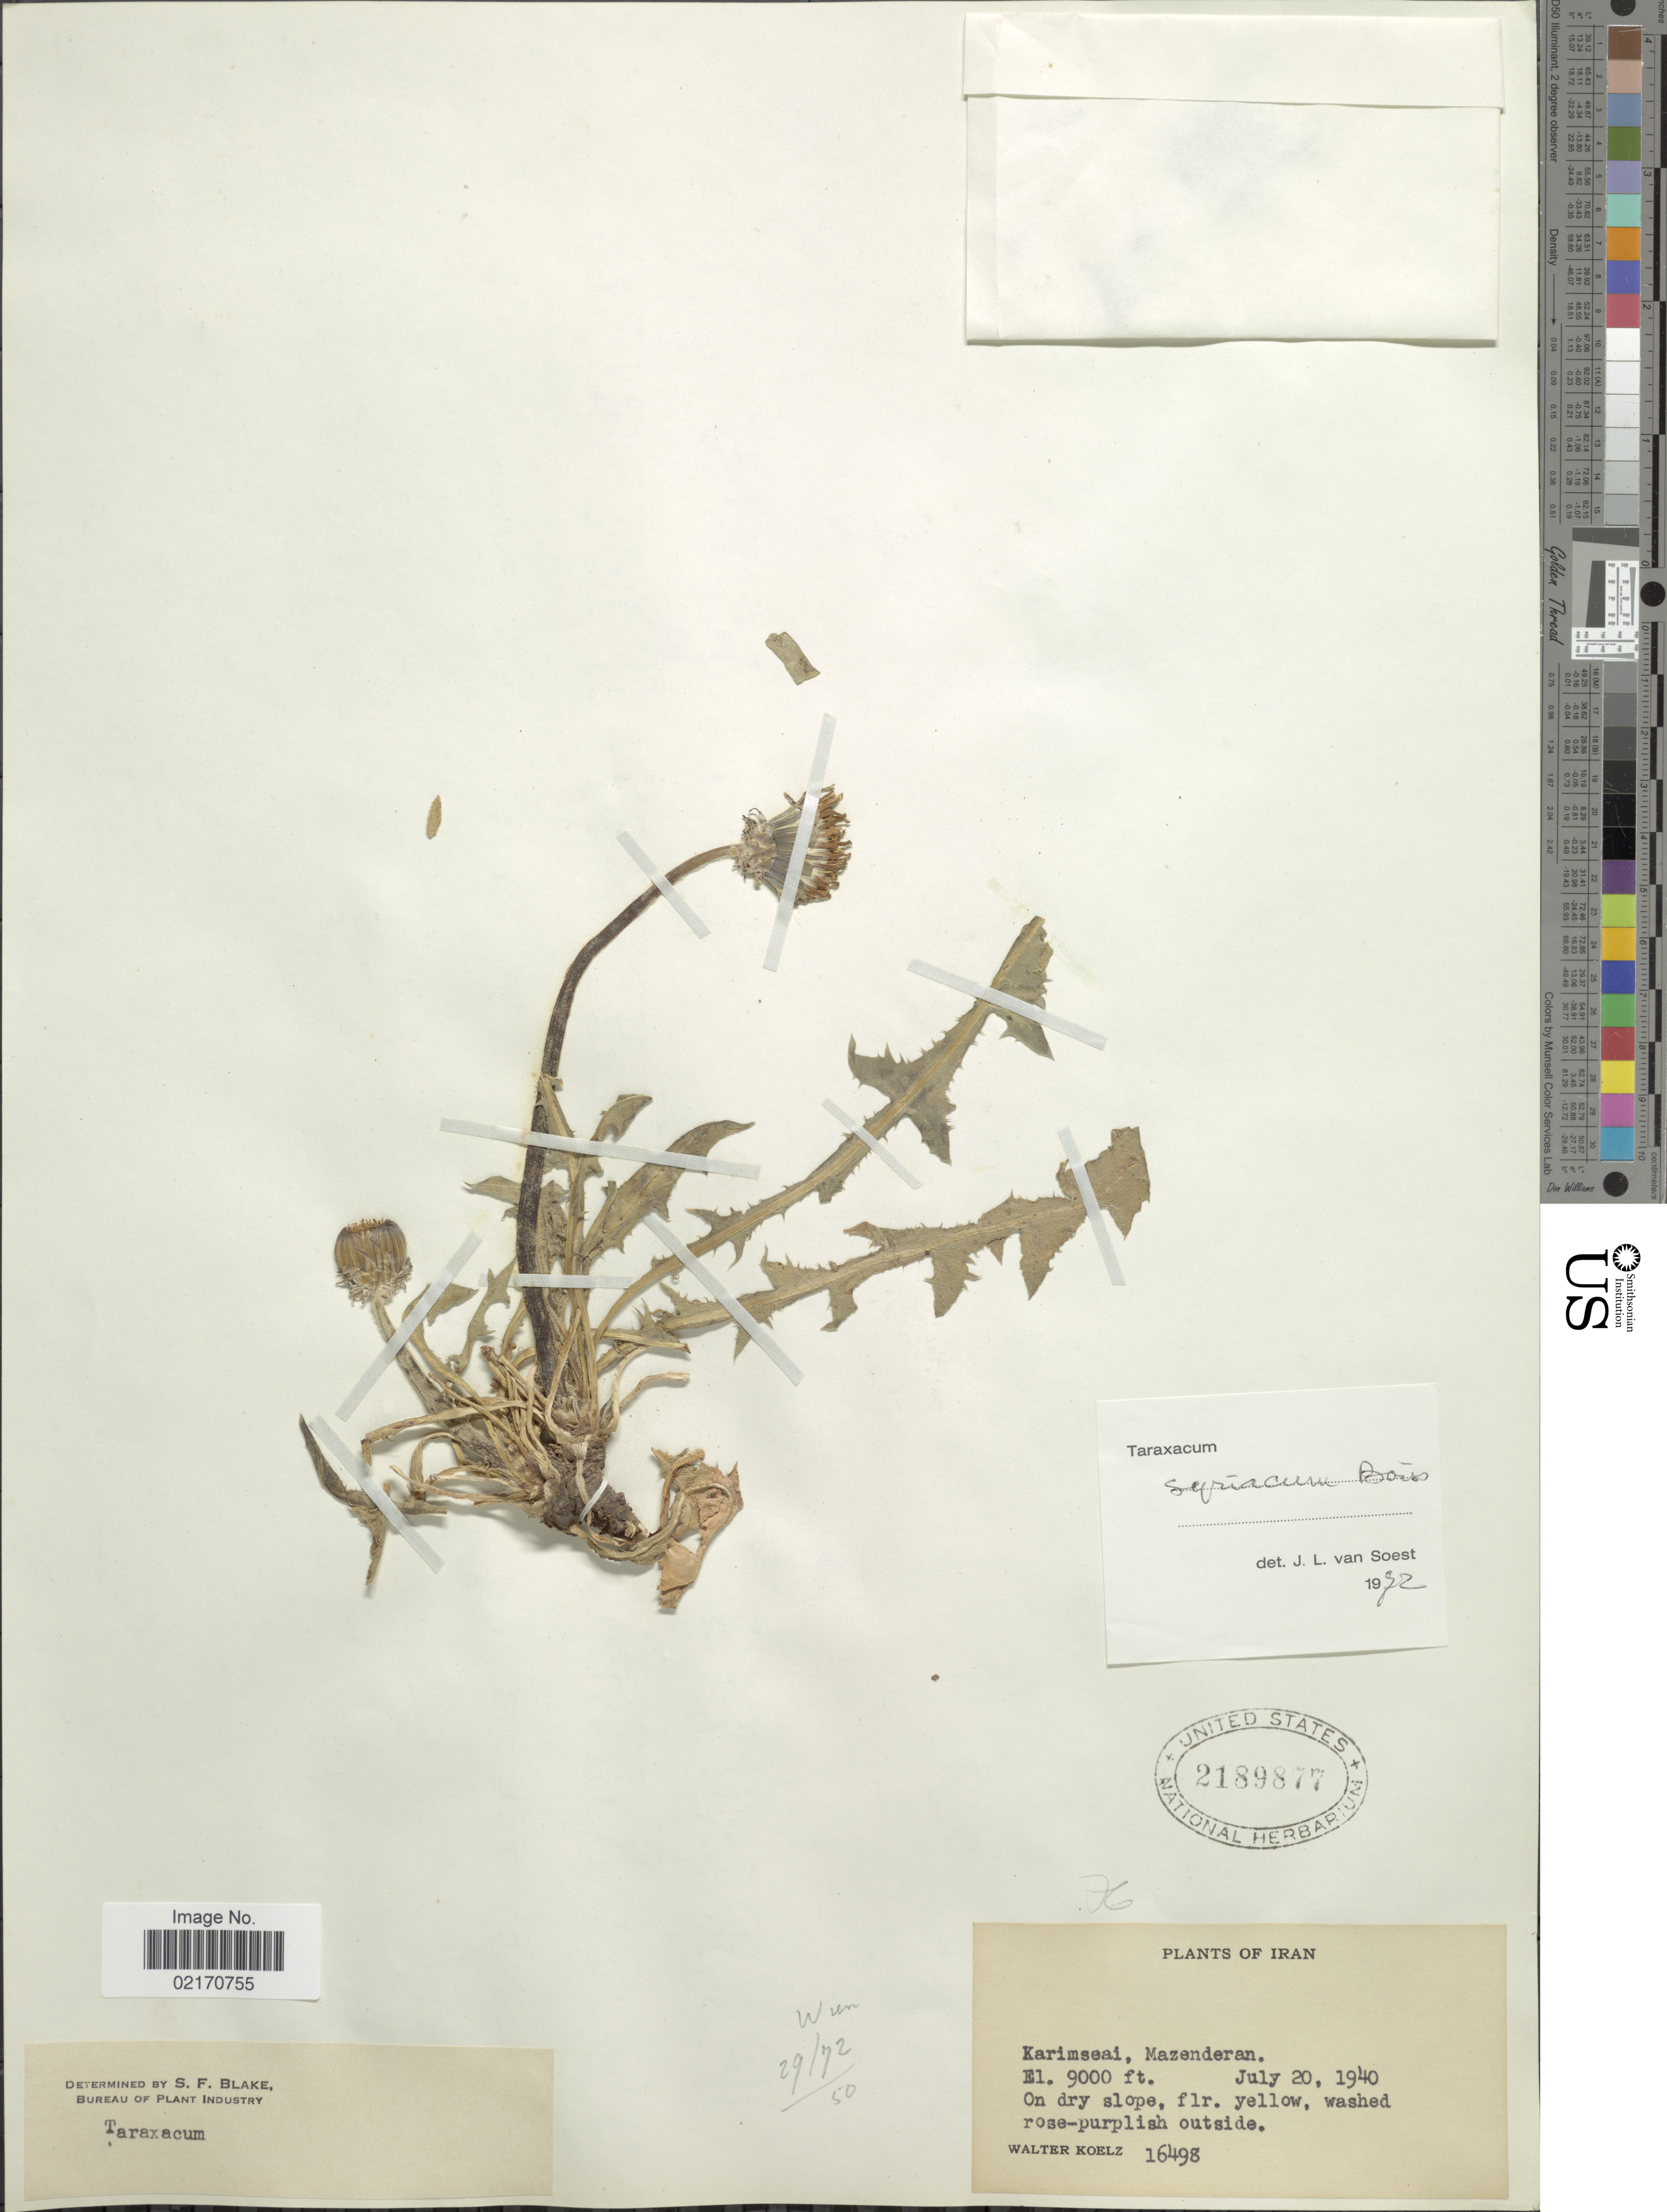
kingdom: Plantae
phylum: Tracheophyta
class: Magnoliopsida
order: Asterales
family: Asteraceae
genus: Taraxacum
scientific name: Taraxacum syriacum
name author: Boiss.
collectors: W. N. Koelz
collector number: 16498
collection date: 1940-07-20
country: Iran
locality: Karimseai, Mazenderan.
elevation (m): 2743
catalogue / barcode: US 2189877